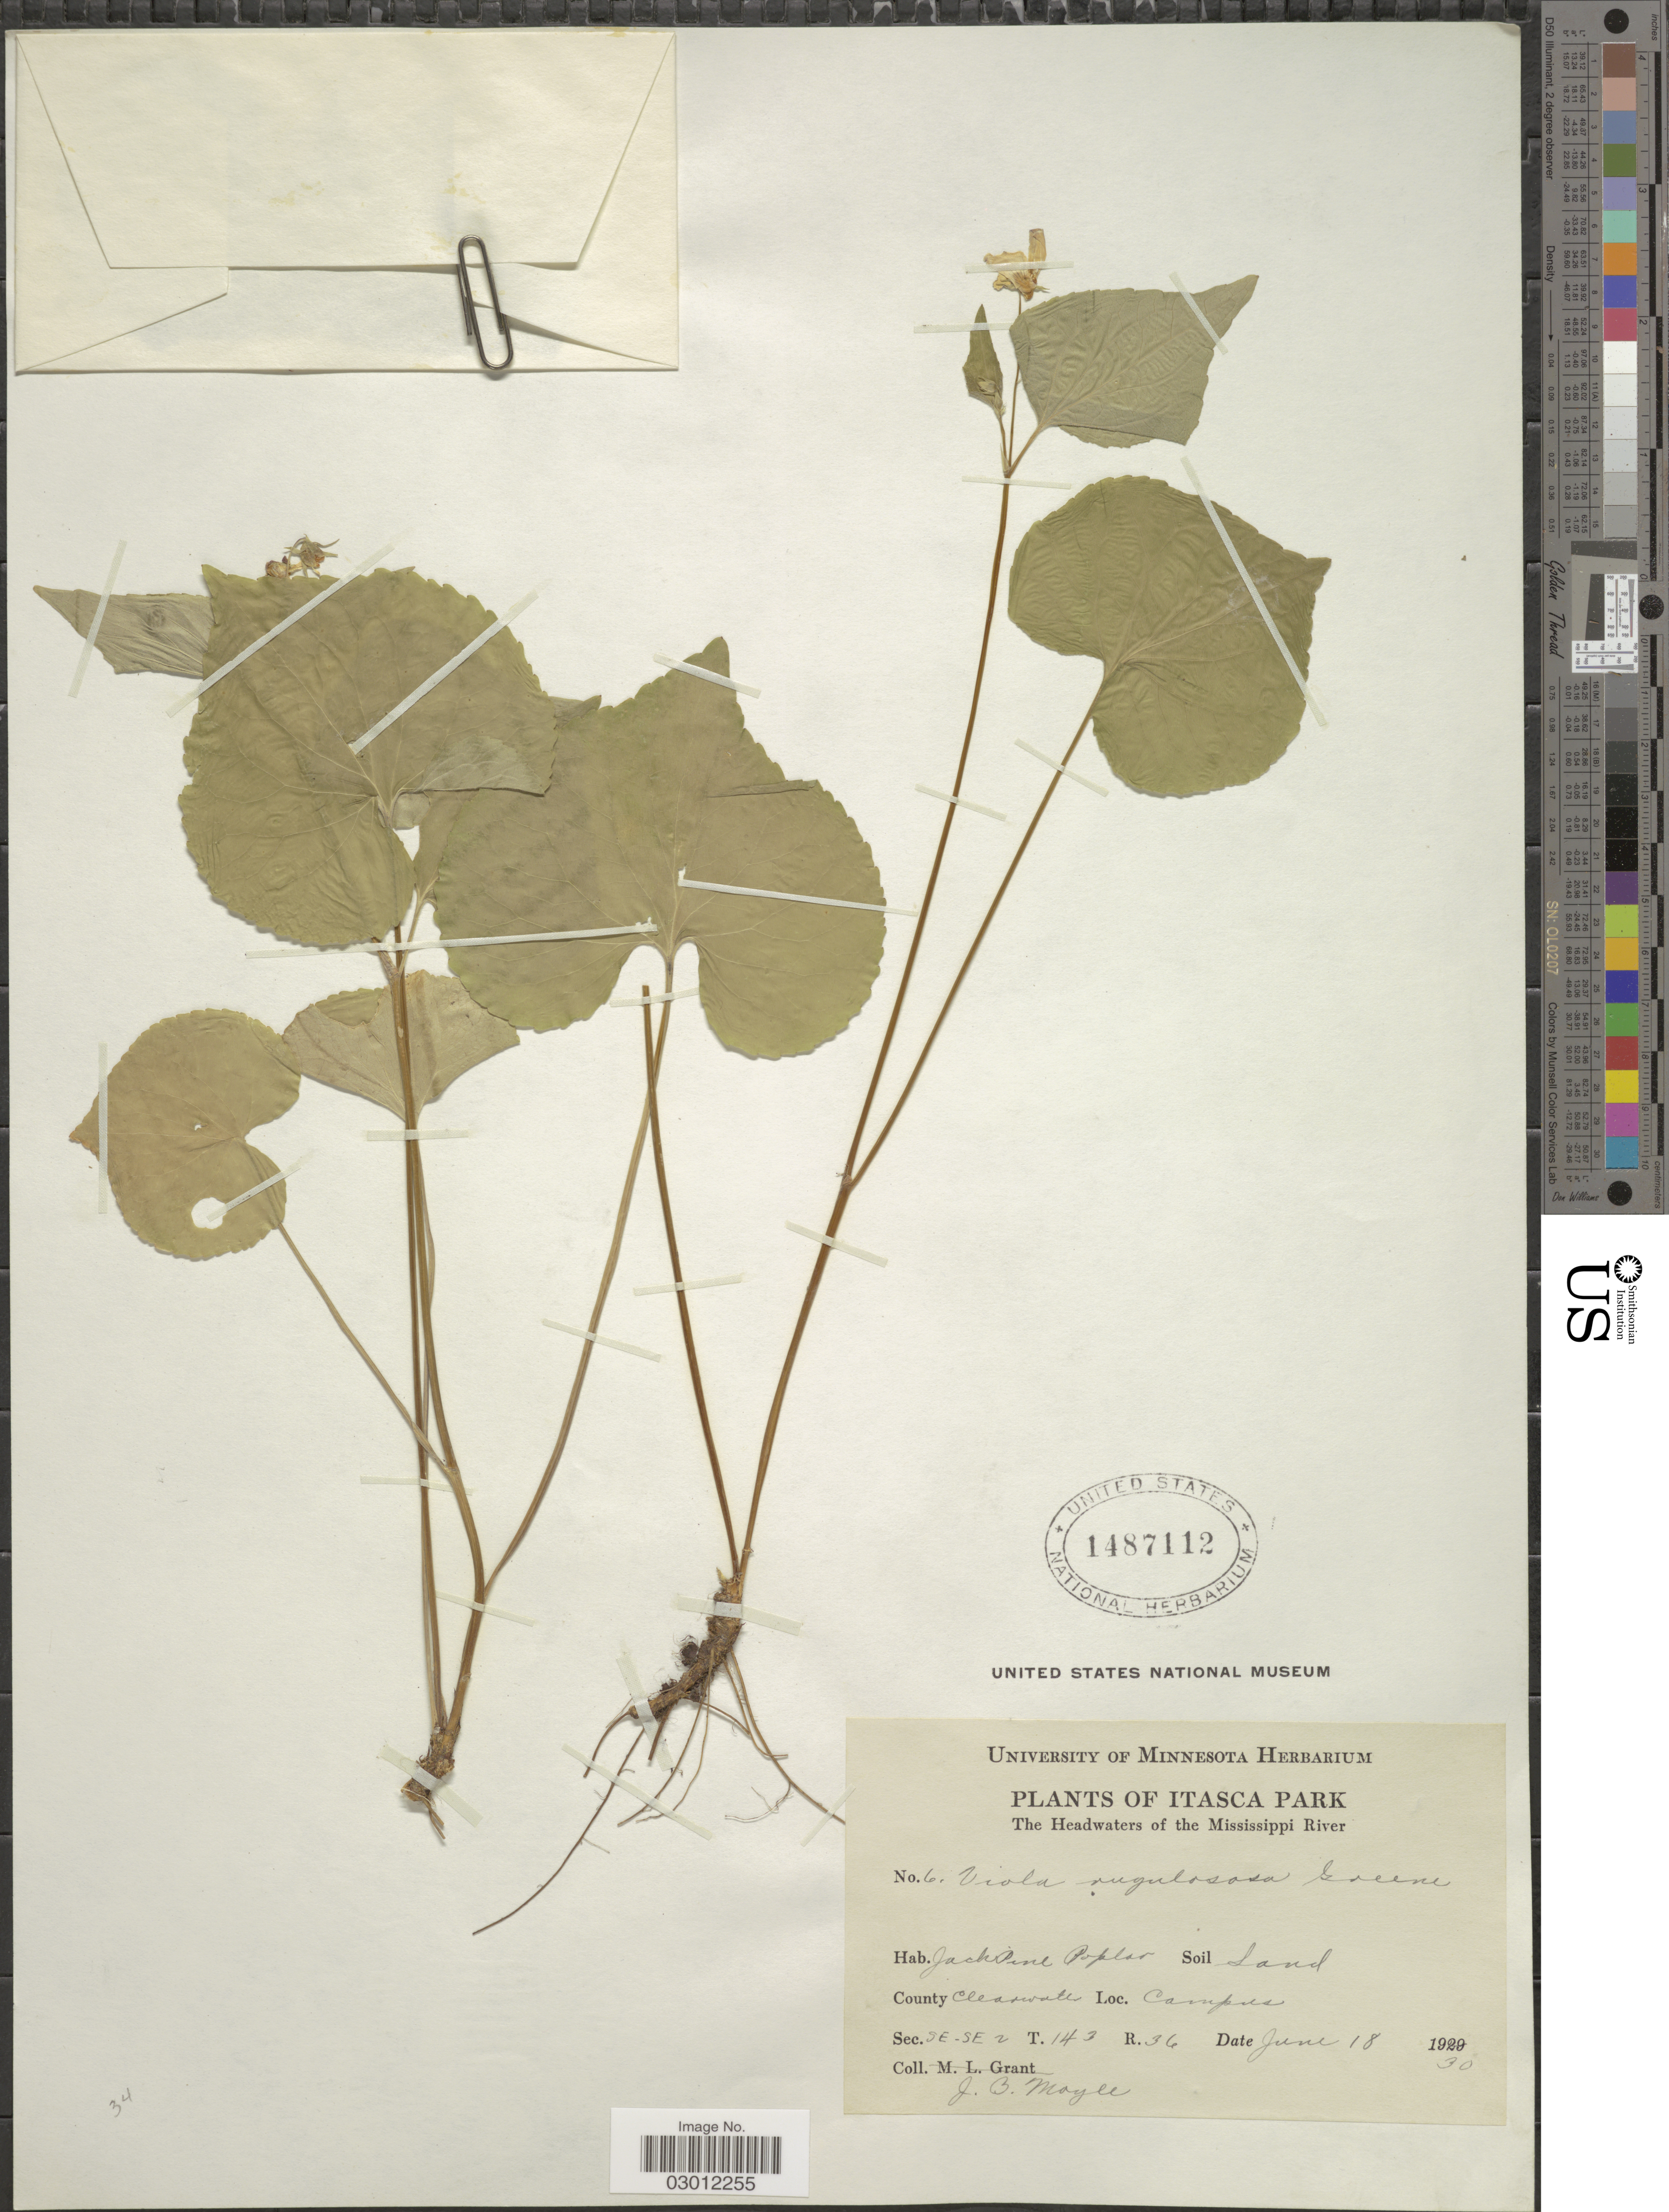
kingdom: Plantae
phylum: Tracheophyta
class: Magnoliopsida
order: Malpighiales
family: Violaceae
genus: Viola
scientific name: Viola canadensis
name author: L.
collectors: J. Moyle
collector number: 6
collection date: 1930-06-18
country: United States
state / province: Minnesota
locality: Itasca Park, The Headwaters of the Mississippi River. County Clearwater, Campus. Sec. SE-SE 2 T.143 R.36.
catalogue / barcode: US 1487112